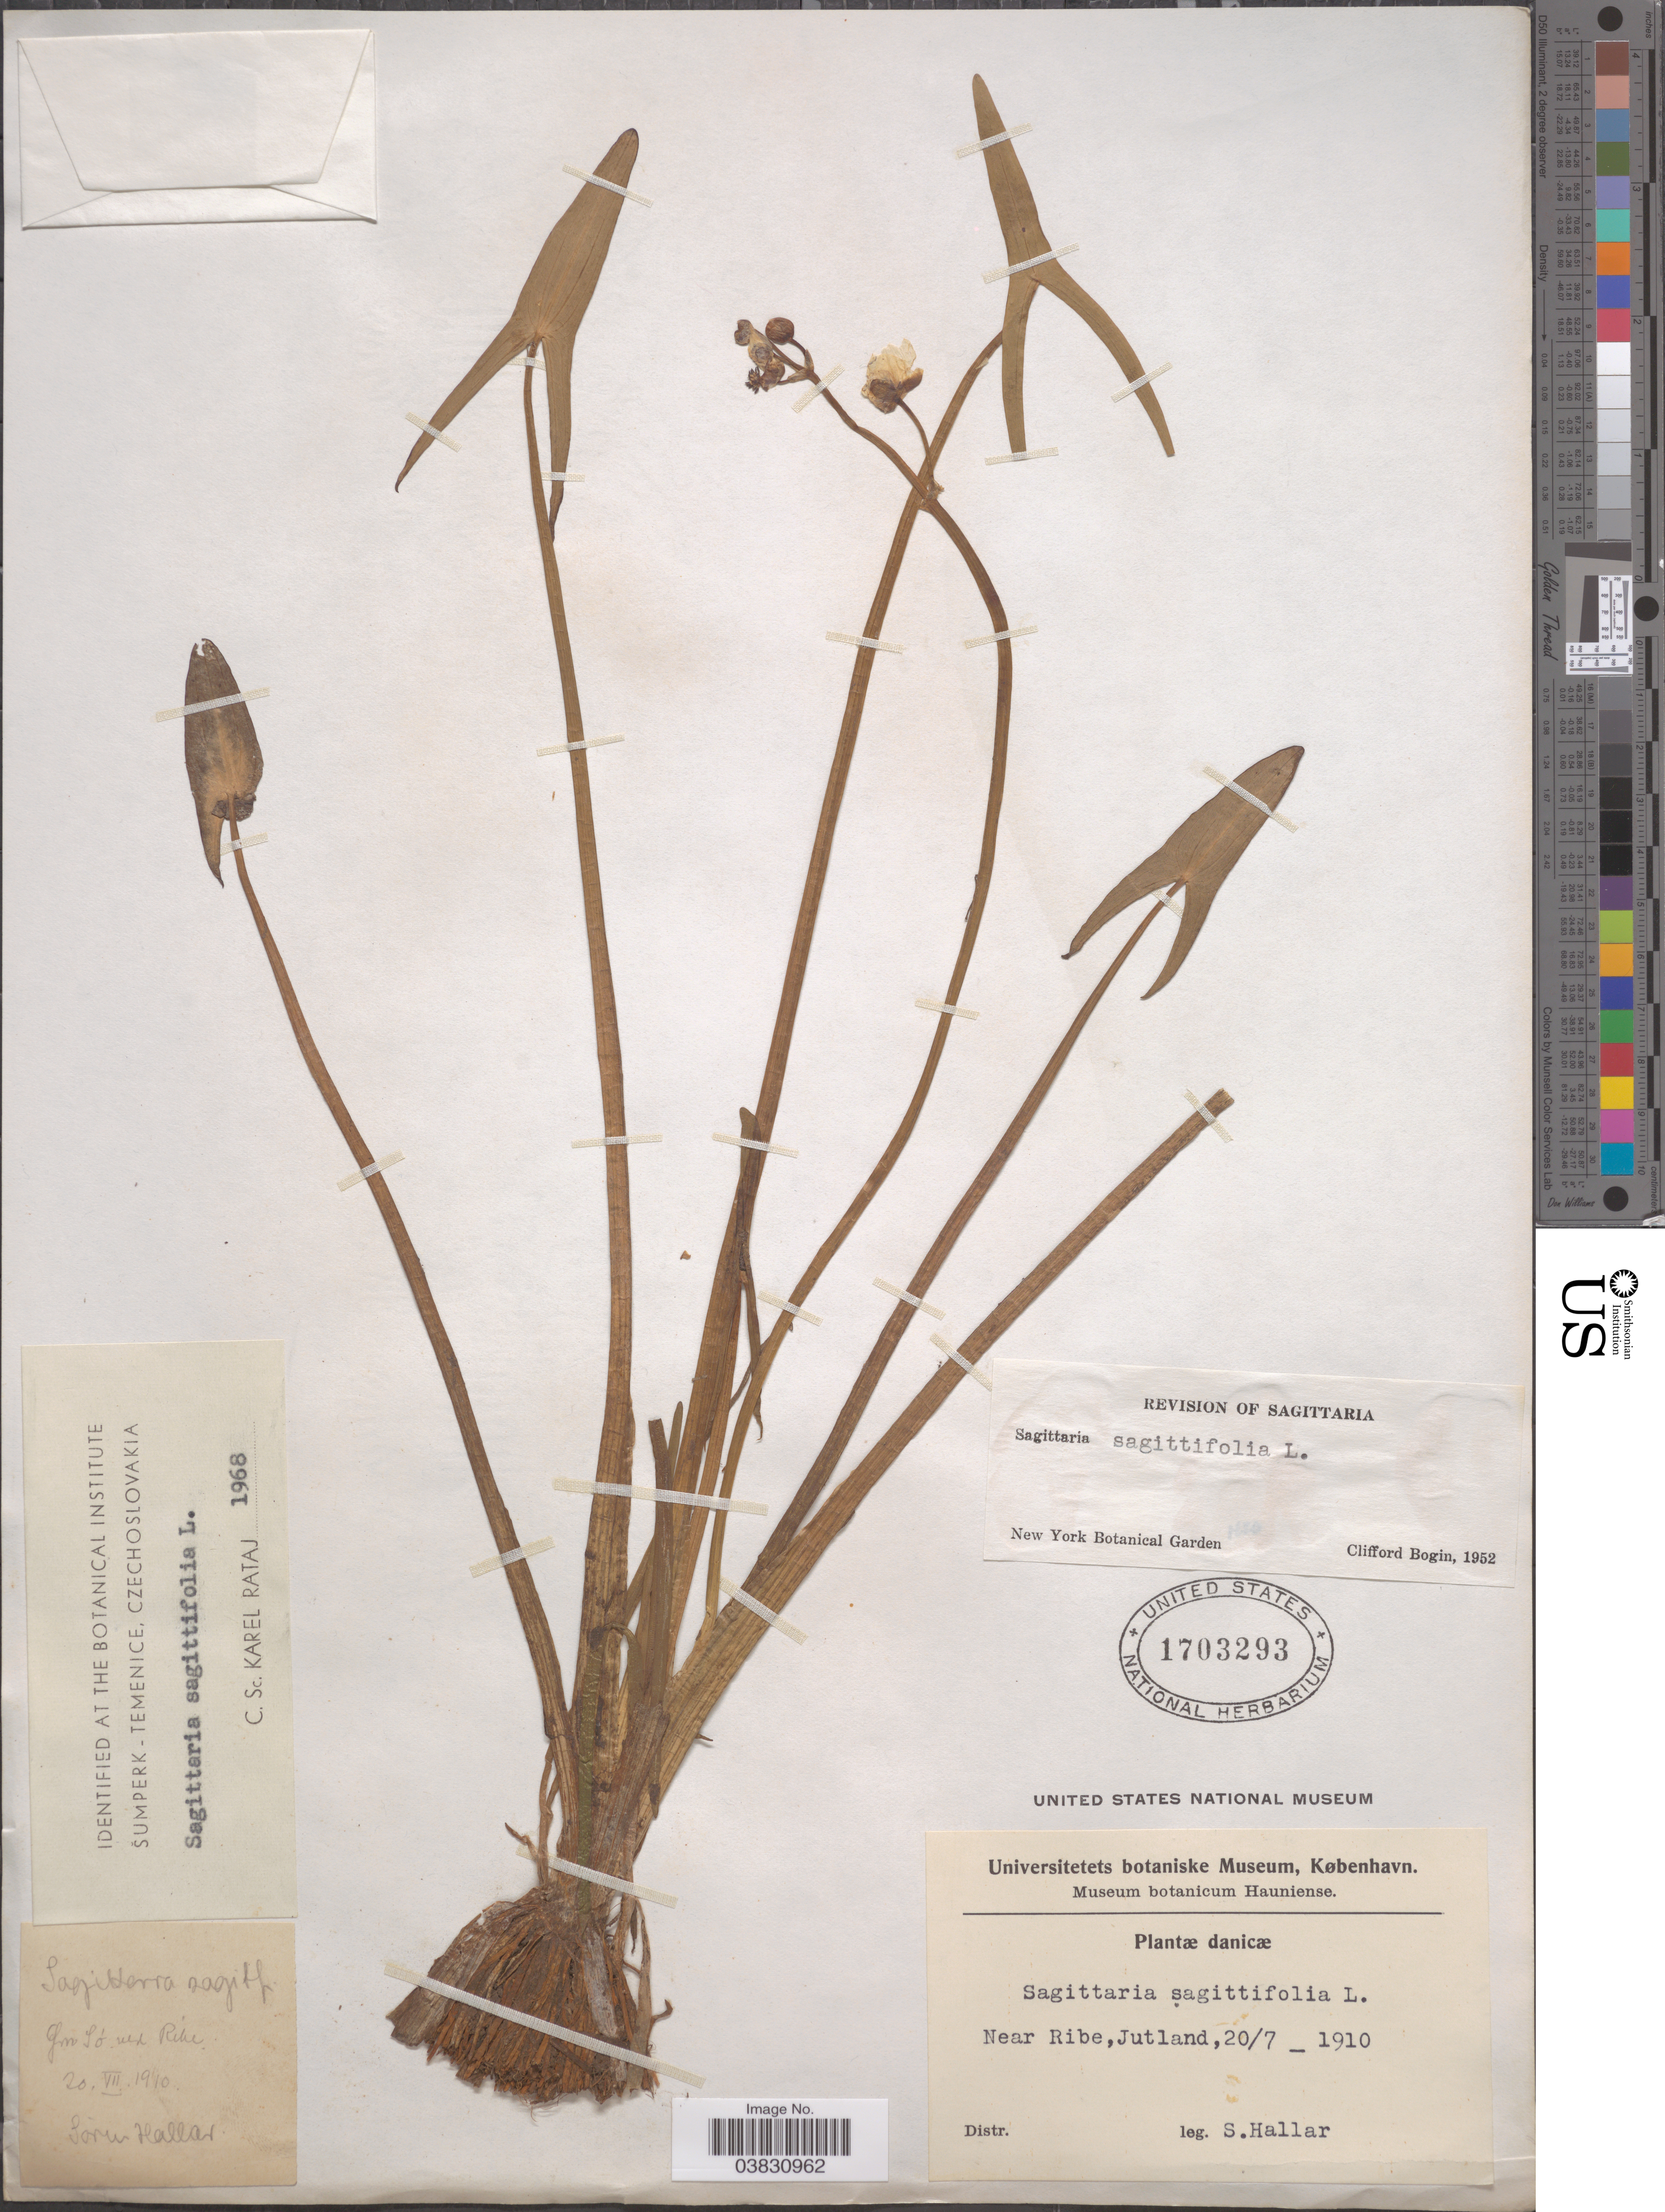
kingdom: Plantae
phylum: Tracheophyta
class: Liliopsida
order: Alismatales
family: Alismataceae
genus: Sagittaria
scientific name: Sagittaria sagittifolia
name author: L.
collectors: S. Hallard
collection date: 1910-07-20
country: Denmark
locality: Danicæ. Near Ribe, Jutland.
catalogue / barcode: US 1703293